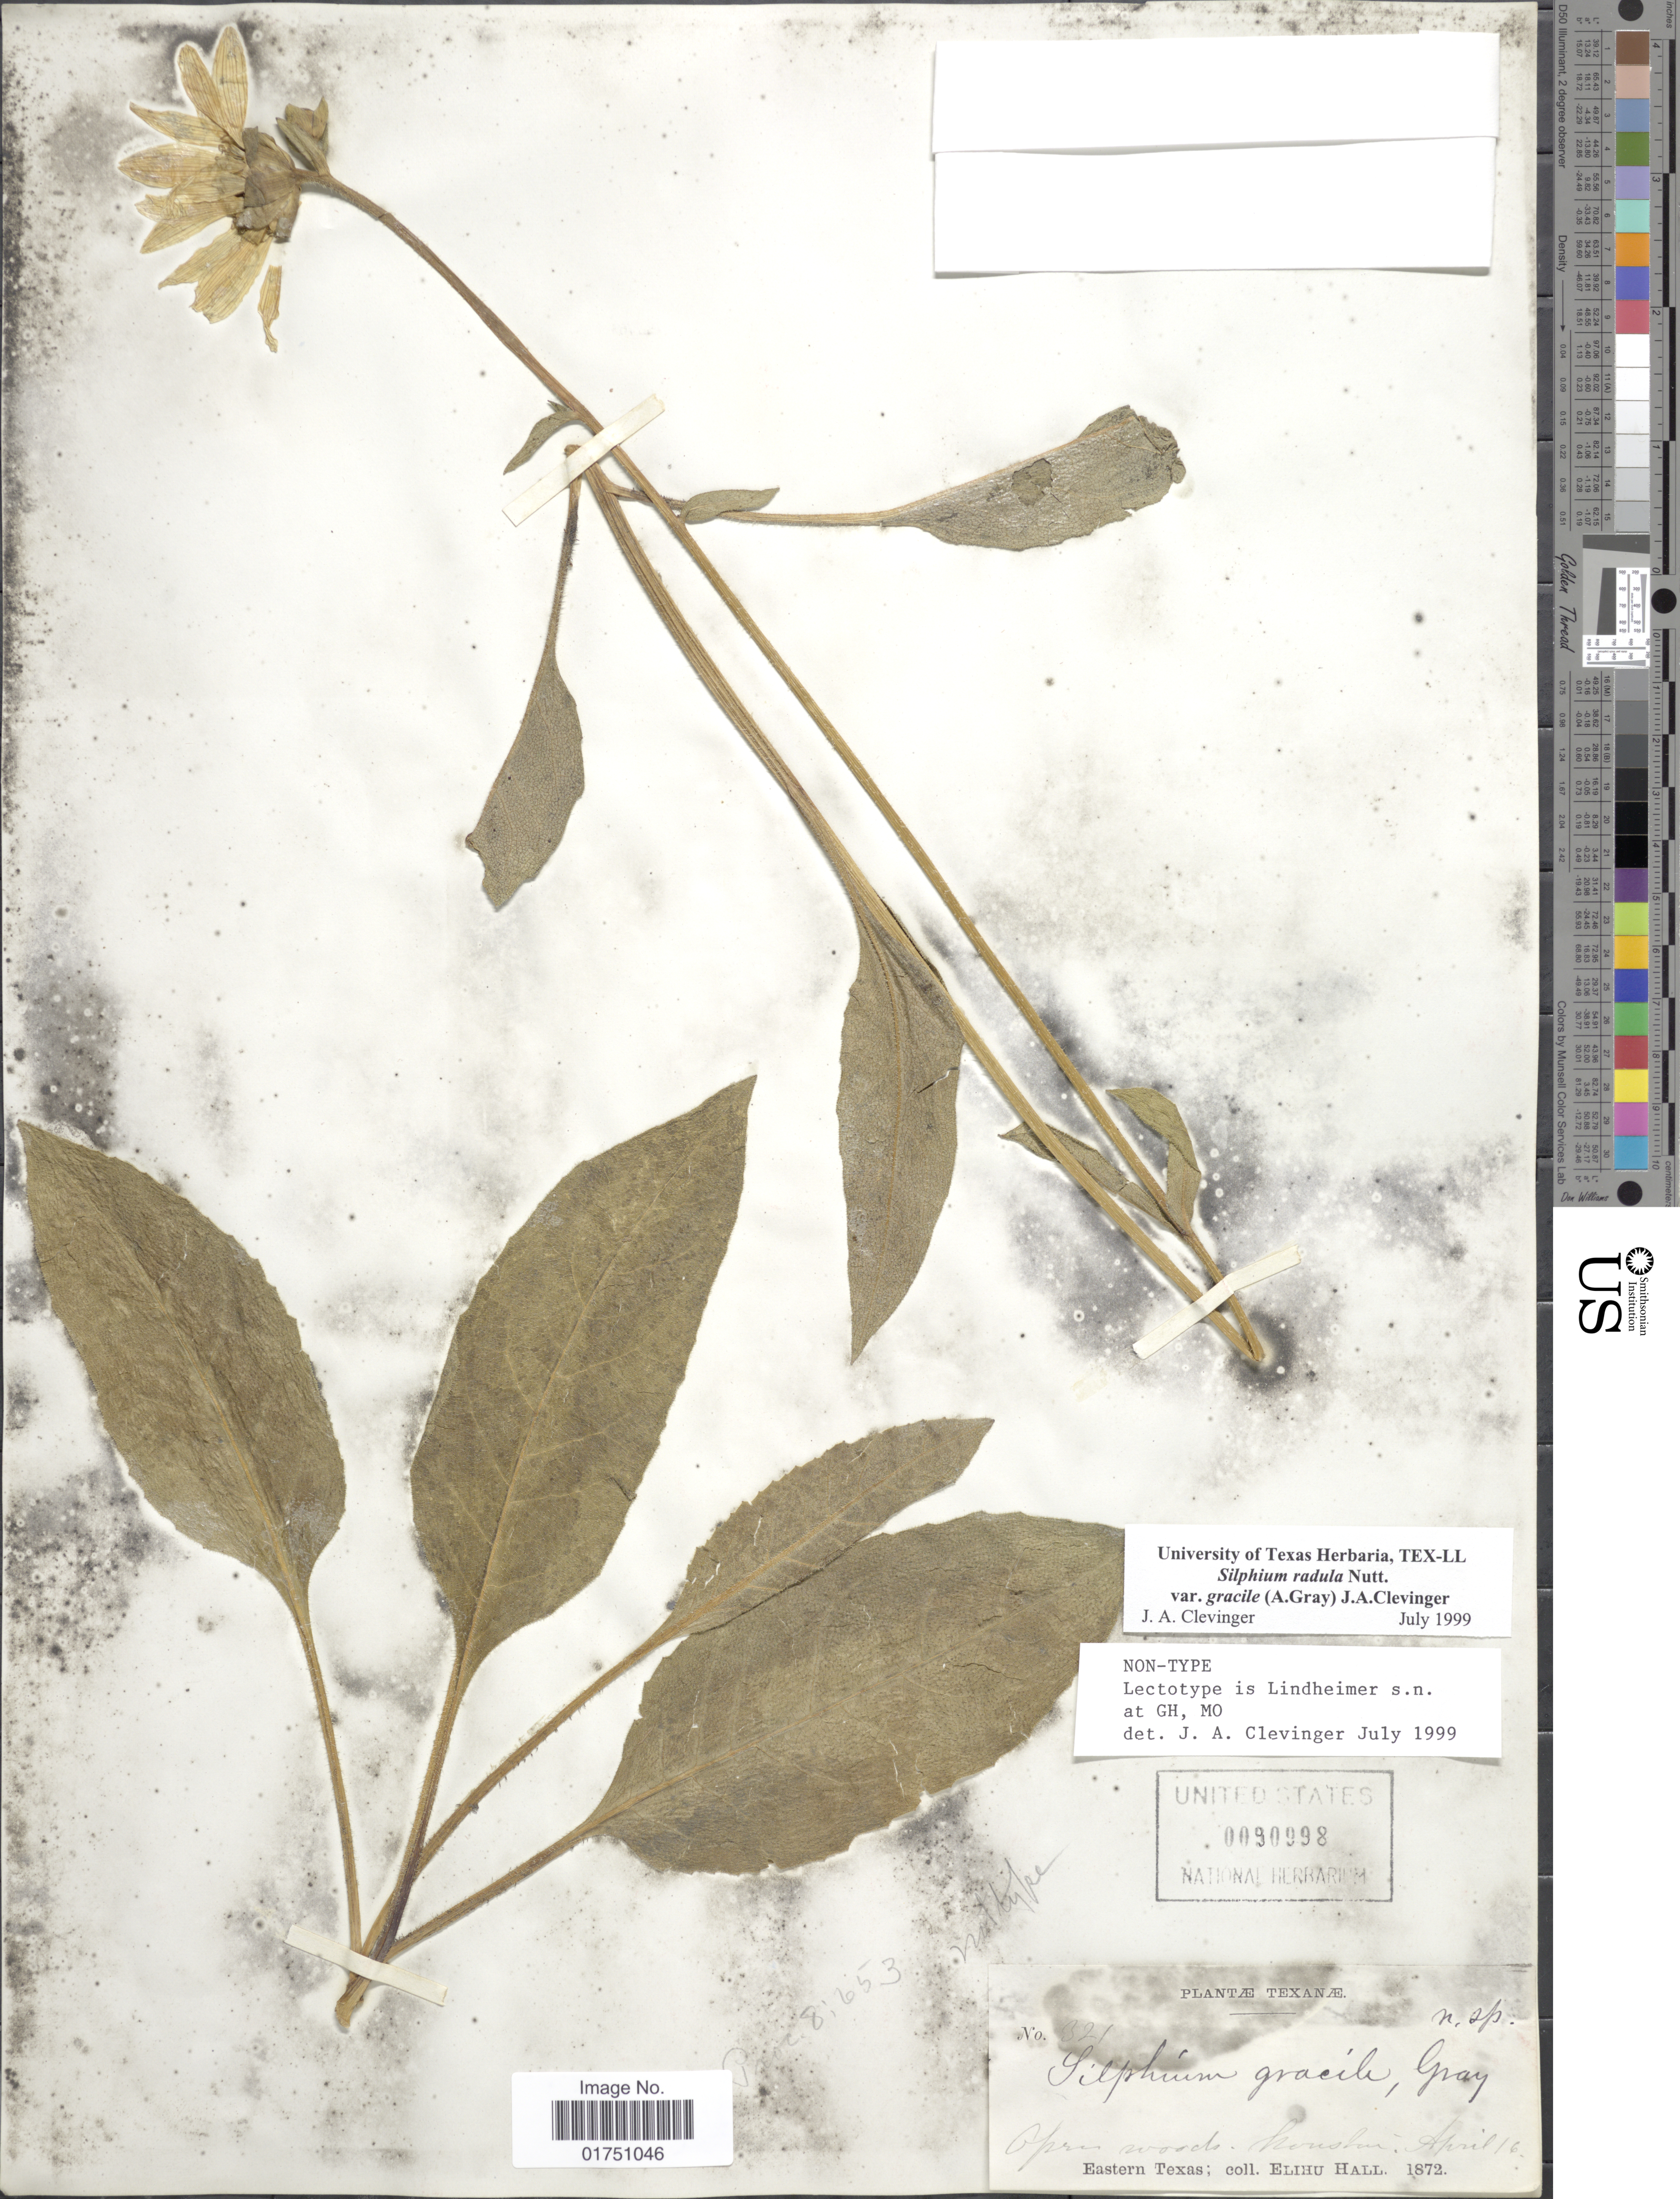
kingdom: Plantae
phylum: Tracheophyta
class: Magnoliopsida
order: Asterales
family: Asteraceae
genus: Silphium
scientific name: Silphium radula var. gracile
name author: (A. Gray) Clevinger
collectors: E. Hall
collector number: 321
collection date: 1872-04-16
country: United States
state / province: Texas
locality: Open woods, Houston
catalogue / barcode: US 90998